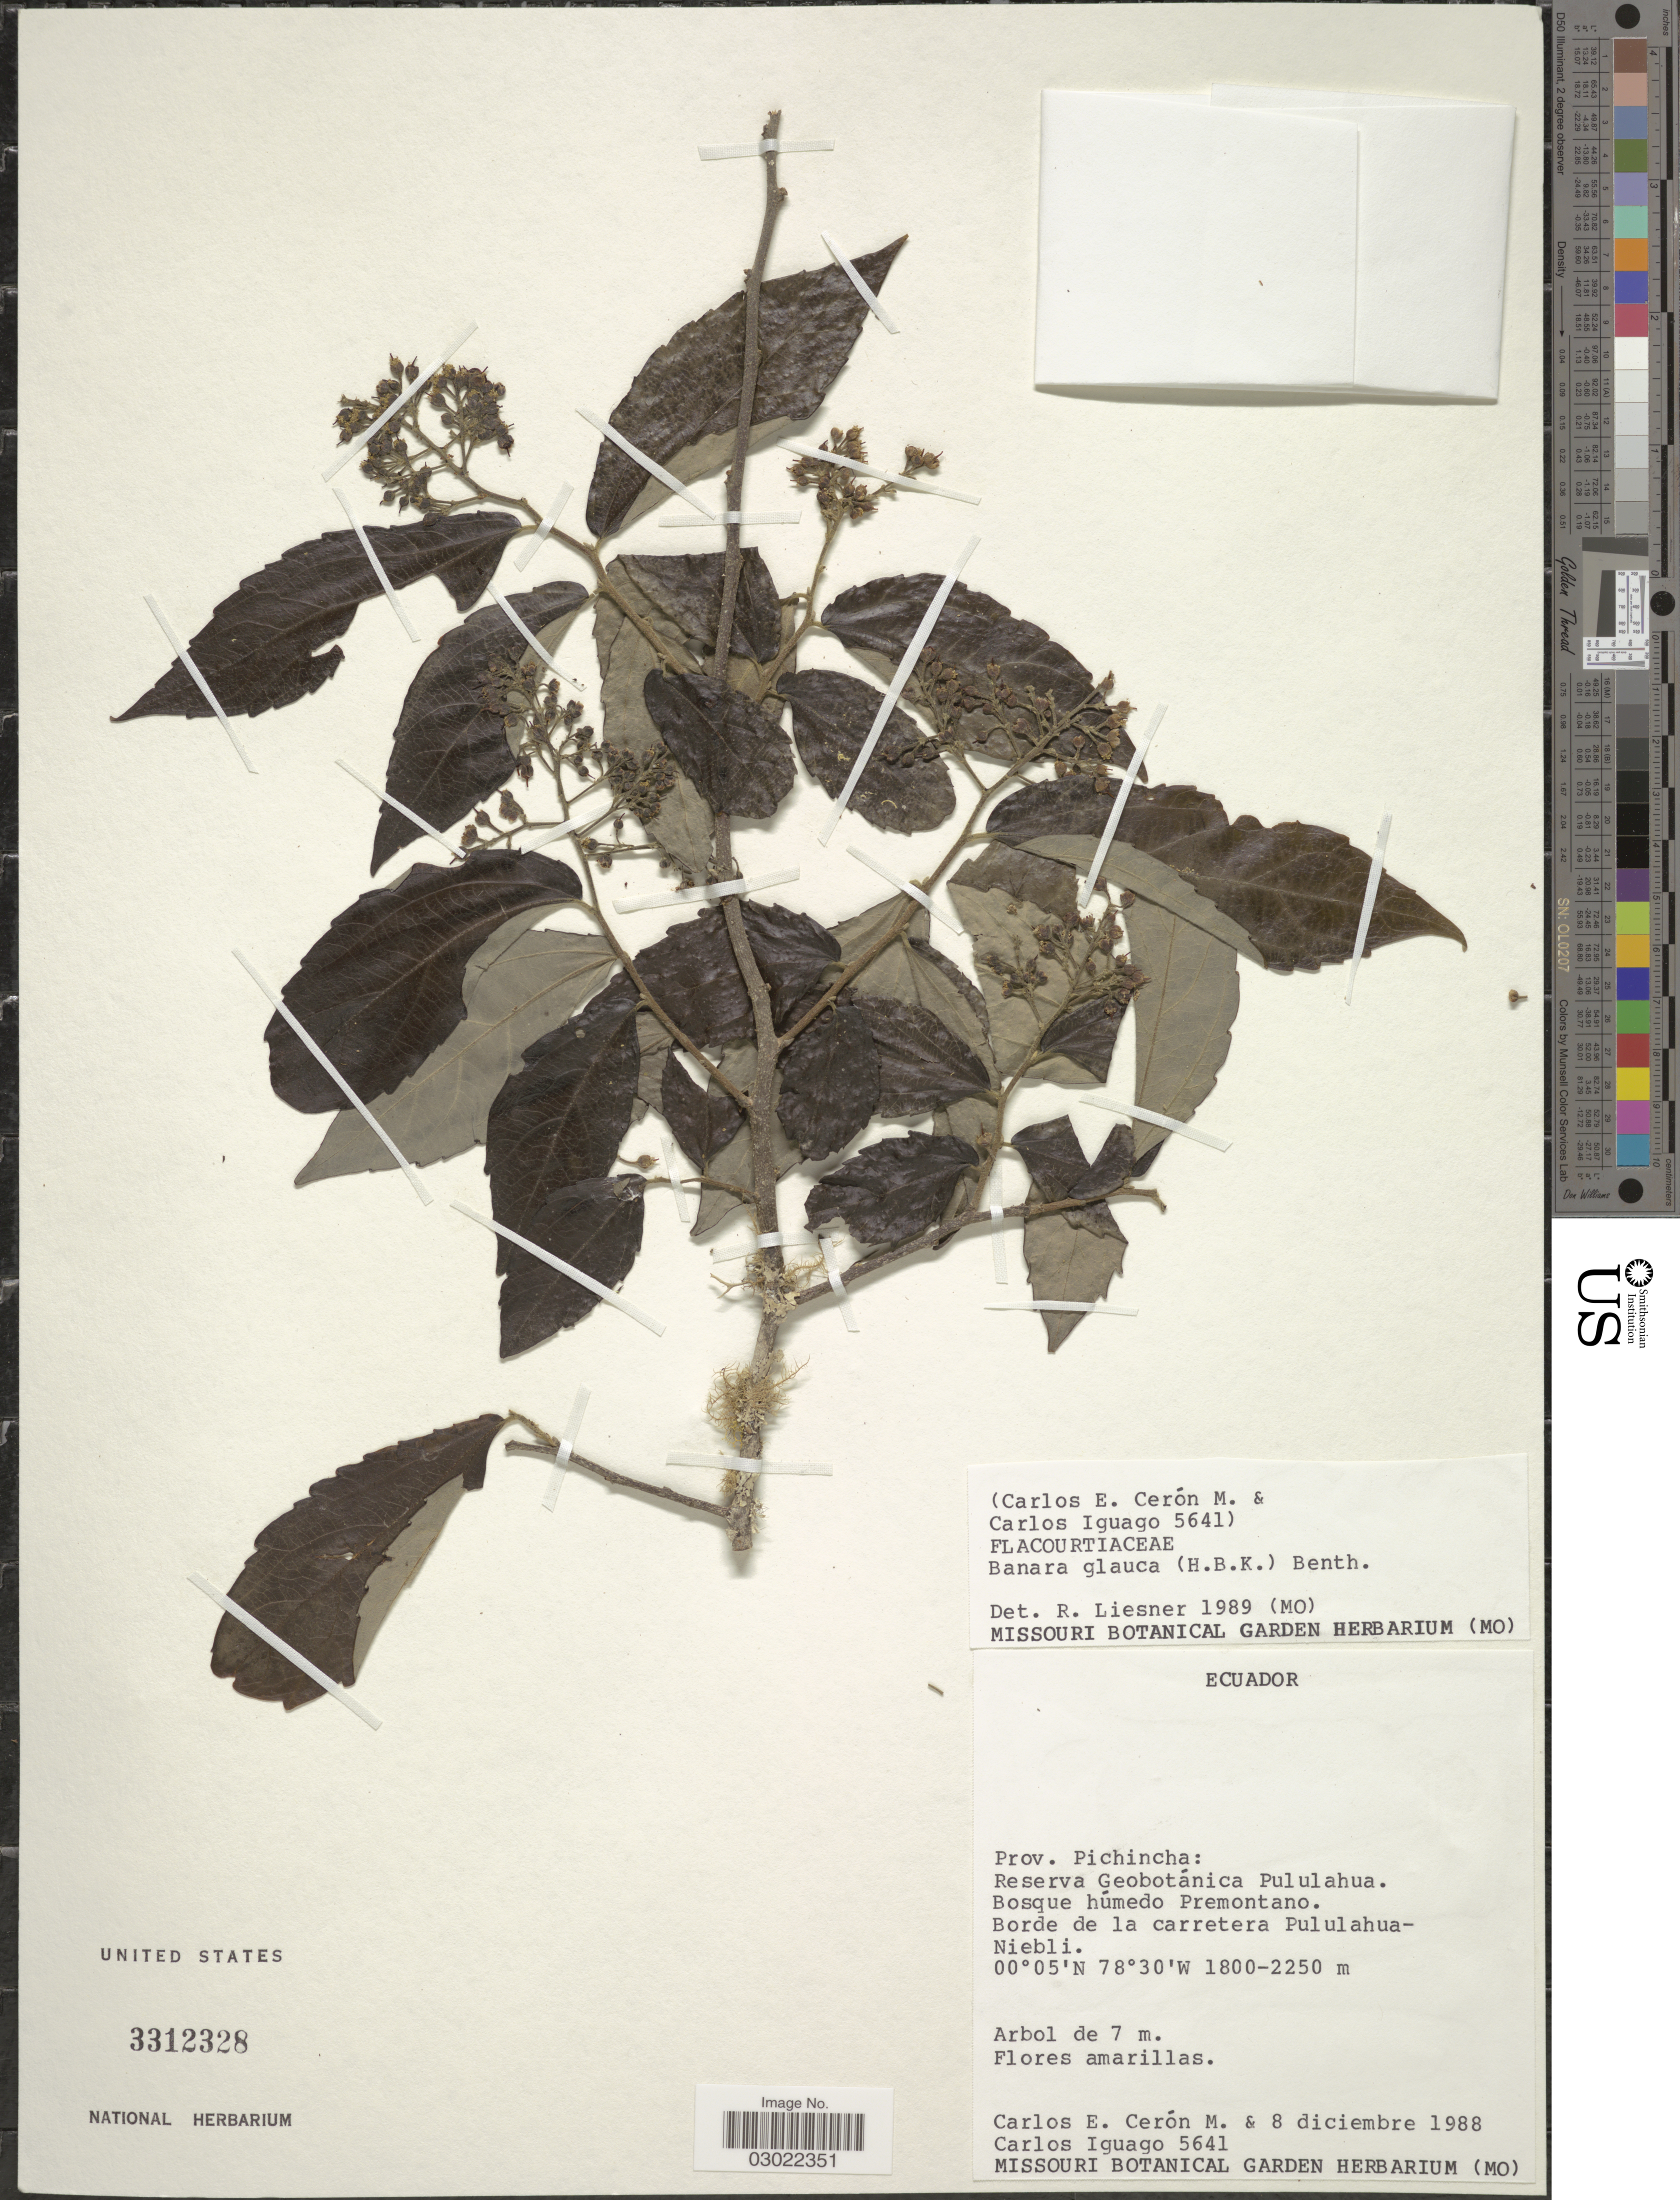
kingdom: Plantae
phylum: Tracheophyta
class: Magnoliopsida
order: Malpighiales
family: Salicaceae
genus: Banara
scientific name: Banara glauca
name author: (Kunth) Benth.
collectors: C. E. Cerón M. & C. Iguago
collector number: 5641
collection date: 1988-12-08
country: Ecuador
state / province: Pichincha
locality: Prov. Pichincha: Reserva Geobotánica Pululahua. Borde de la carretera Pululahua-Niebli.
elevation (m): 1800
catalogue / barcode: US 3312328